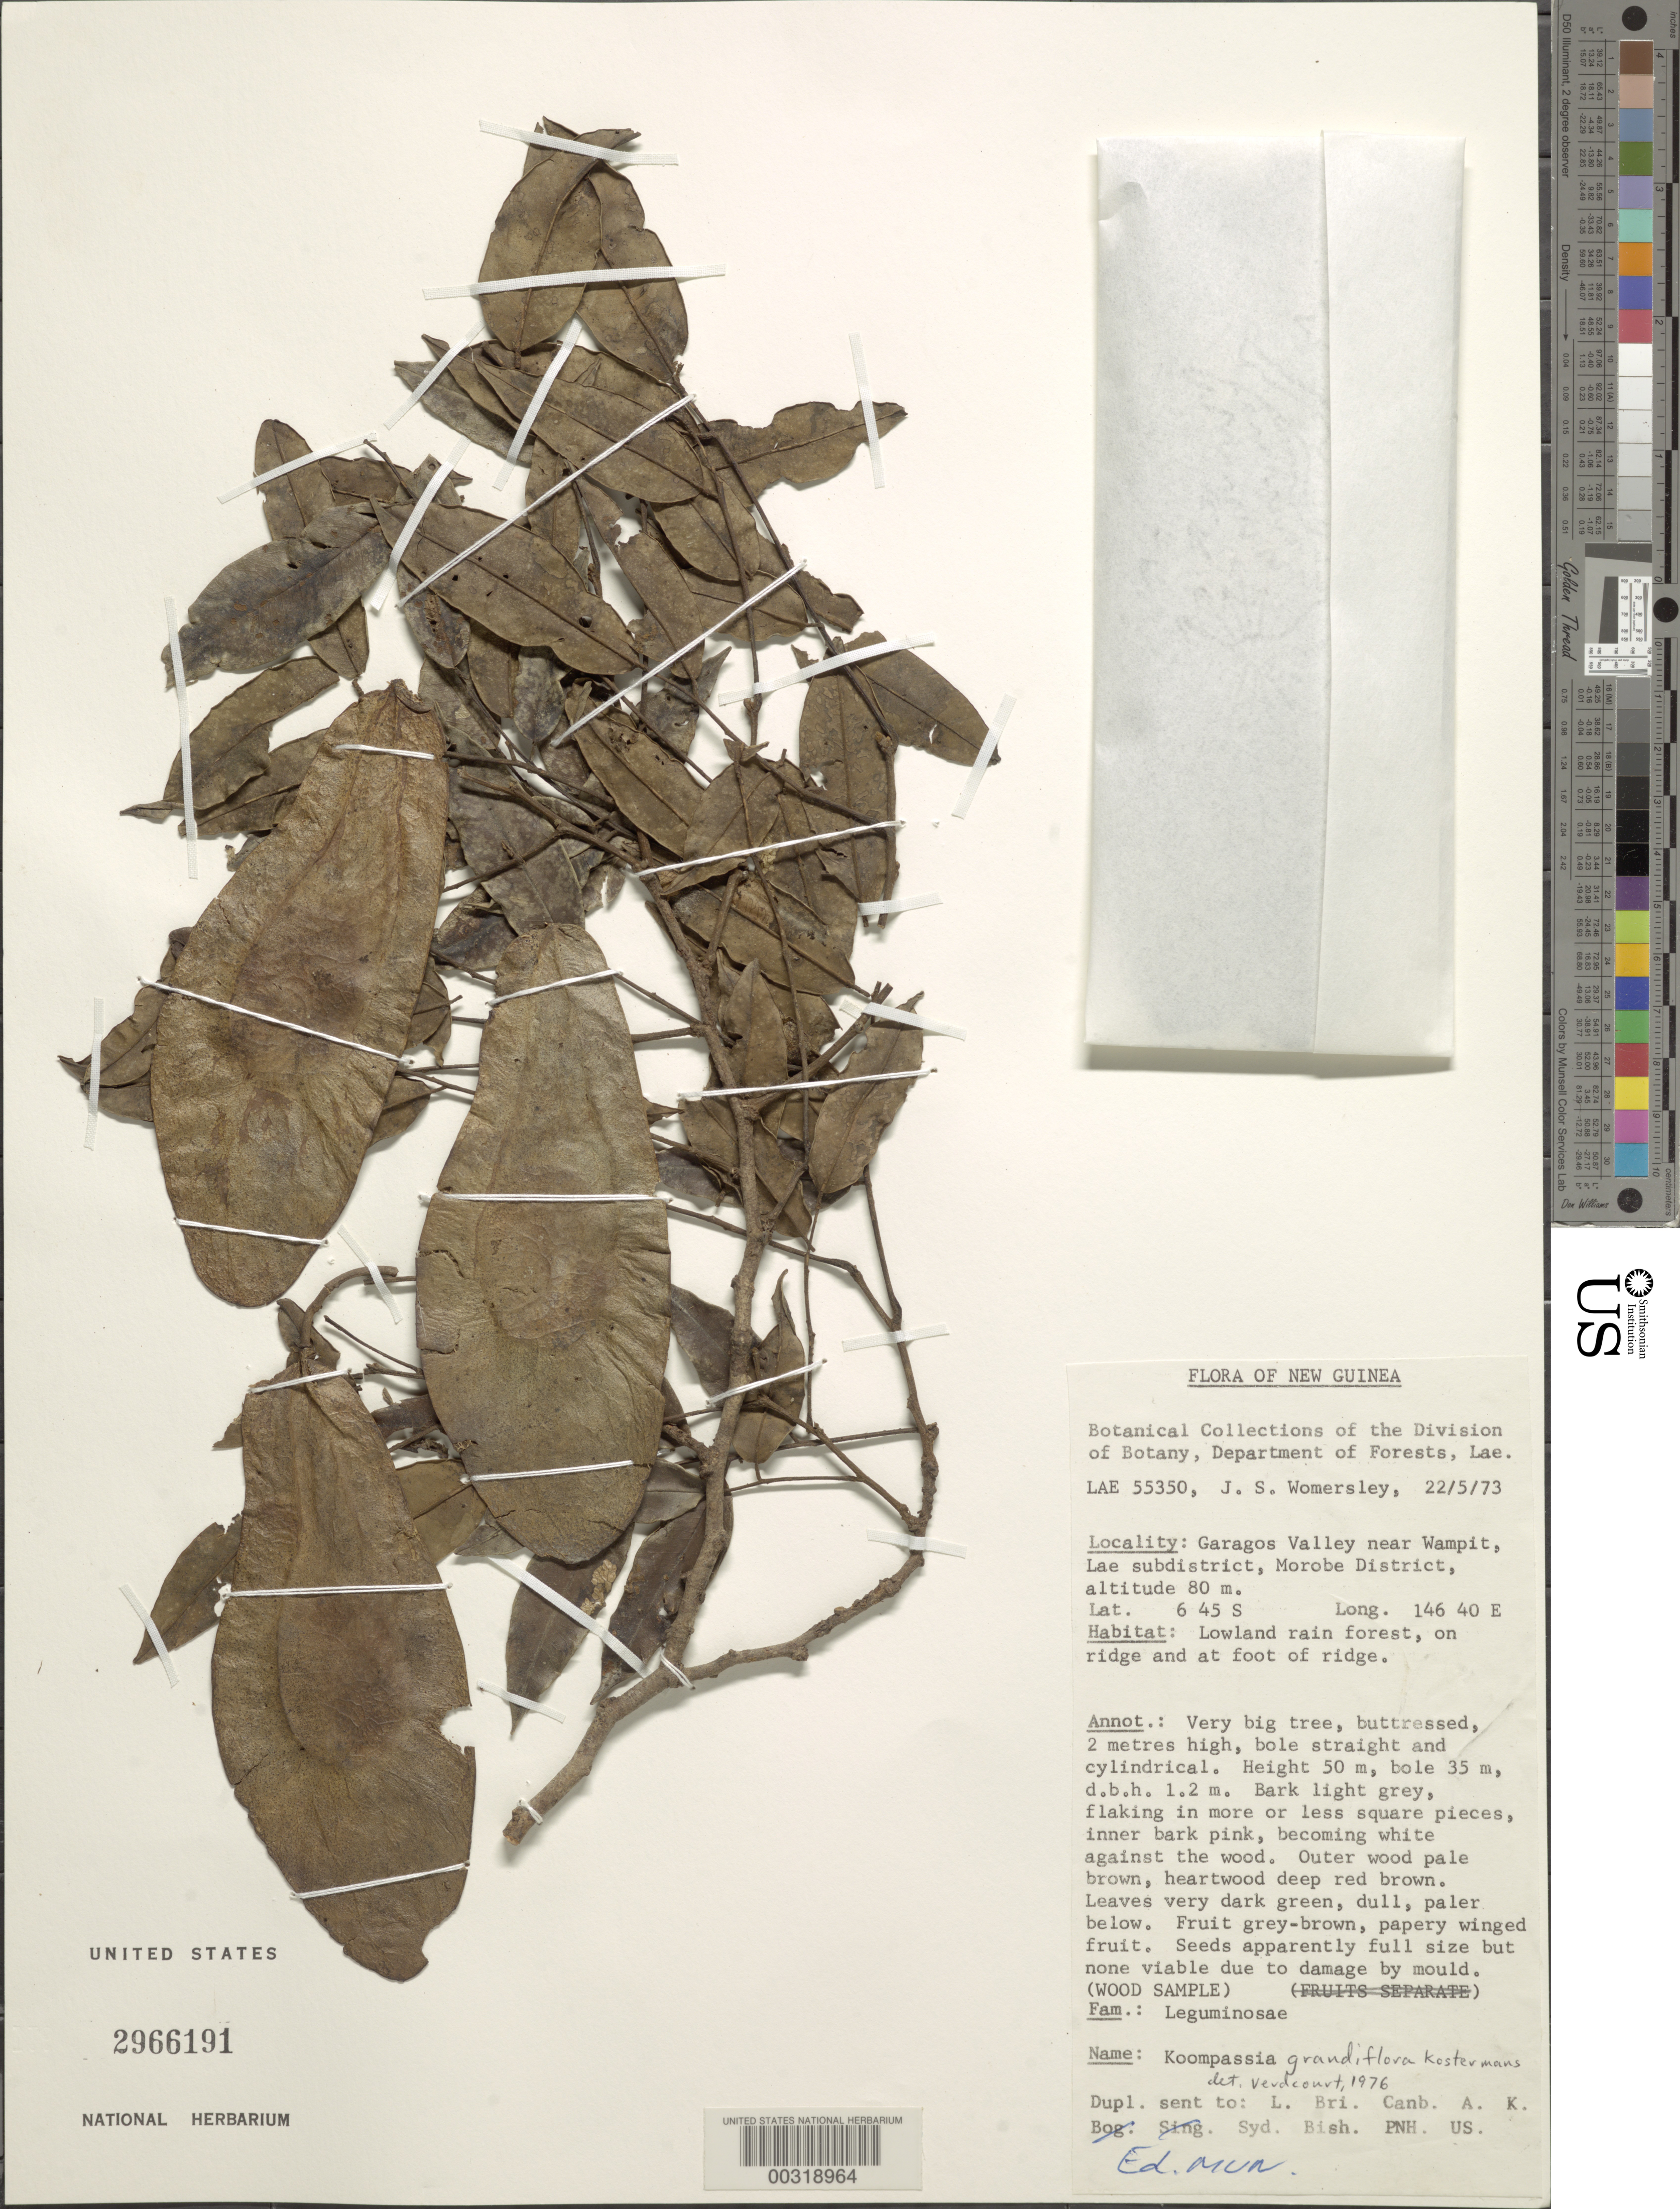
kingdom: Plantae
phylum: Tracheophyta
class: Magnoliopsida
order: Fabales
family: Fabaceae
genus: Koompassia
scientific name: Koompassia grandiflora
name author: Kosterm.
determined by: Verdcourt, B.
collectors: J. S. Womersley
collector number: Lae 55350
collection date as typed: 22 May 1973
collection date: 1973-05-22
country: Papua New Guinea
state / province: Morobe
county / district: Lae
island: New Guinea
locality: Garagos valley near wampit; lae subdist.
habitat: Lowland rainforest, on ridge and at foot of ridge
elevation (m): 80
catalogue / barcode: US 2966191